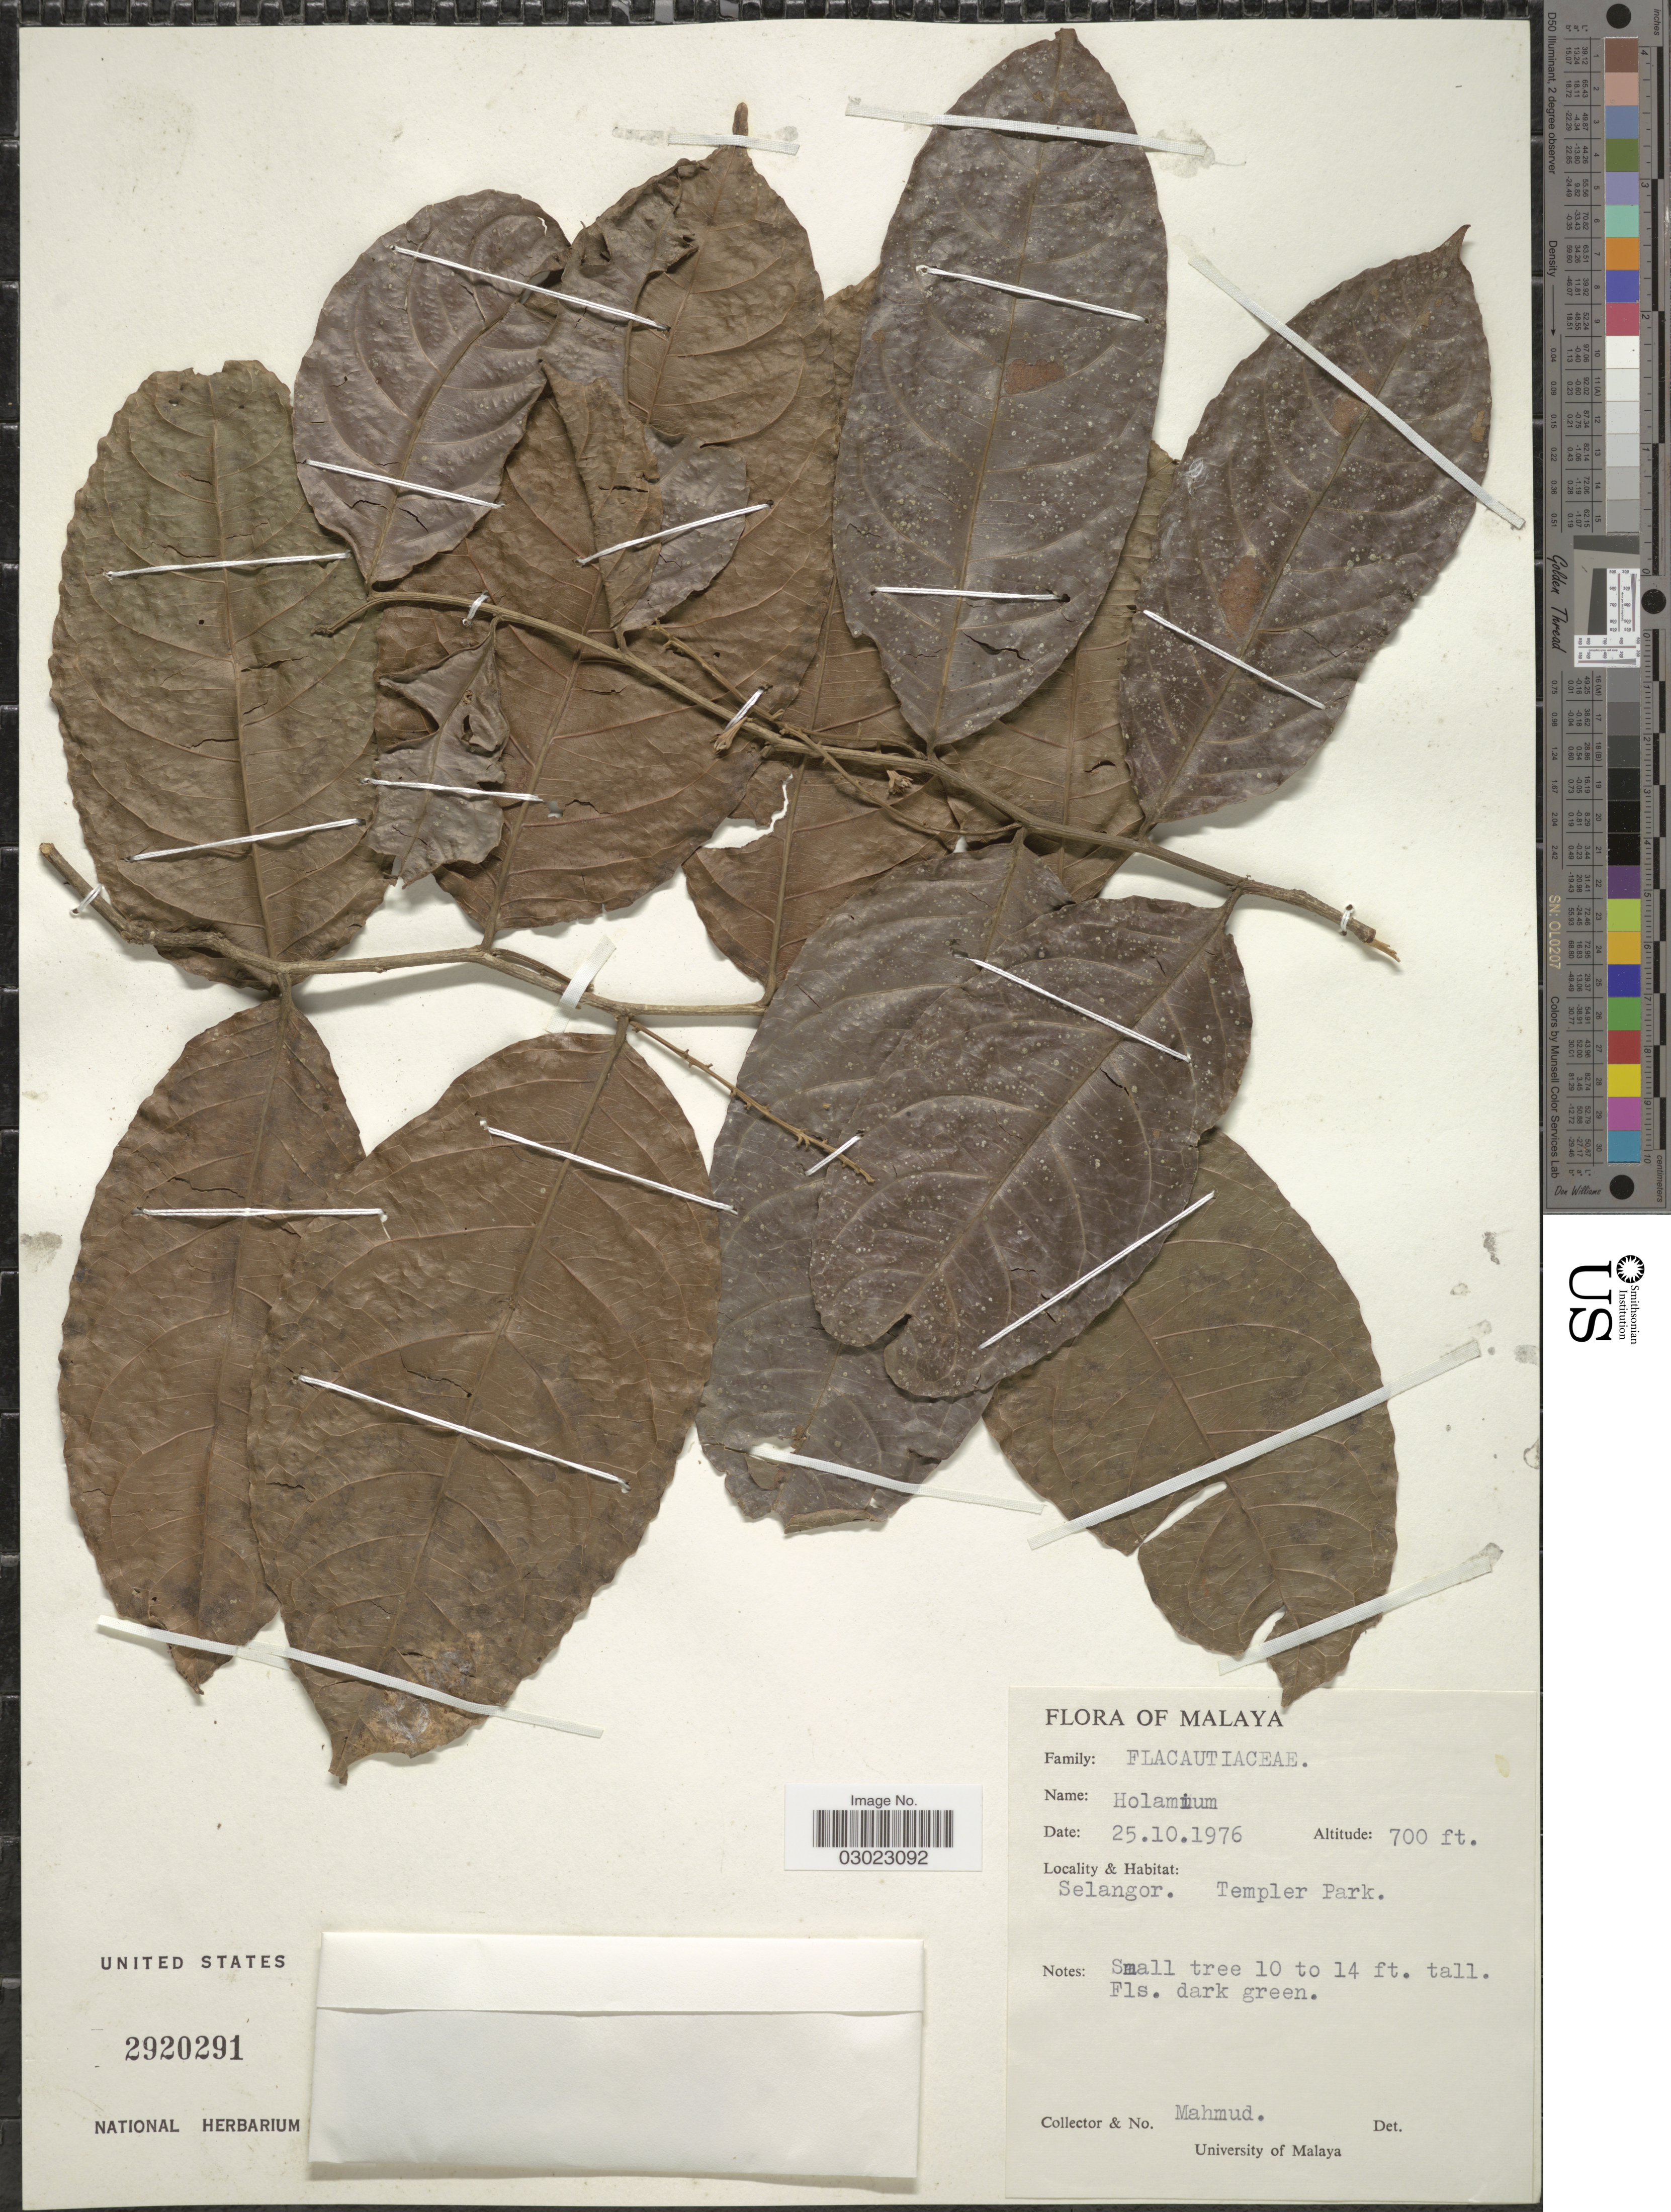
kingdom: Plantae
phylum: Tracheophyta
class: Magnoliopsida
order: Malpighiales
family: Salicaceae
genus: Homalium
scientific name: Homalium sp.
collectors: -. Mahmud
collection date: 1976-10-25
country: Malaysia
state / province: Selangor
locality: Malaya. Templer Park.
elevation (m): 213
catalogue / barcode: US 2920291